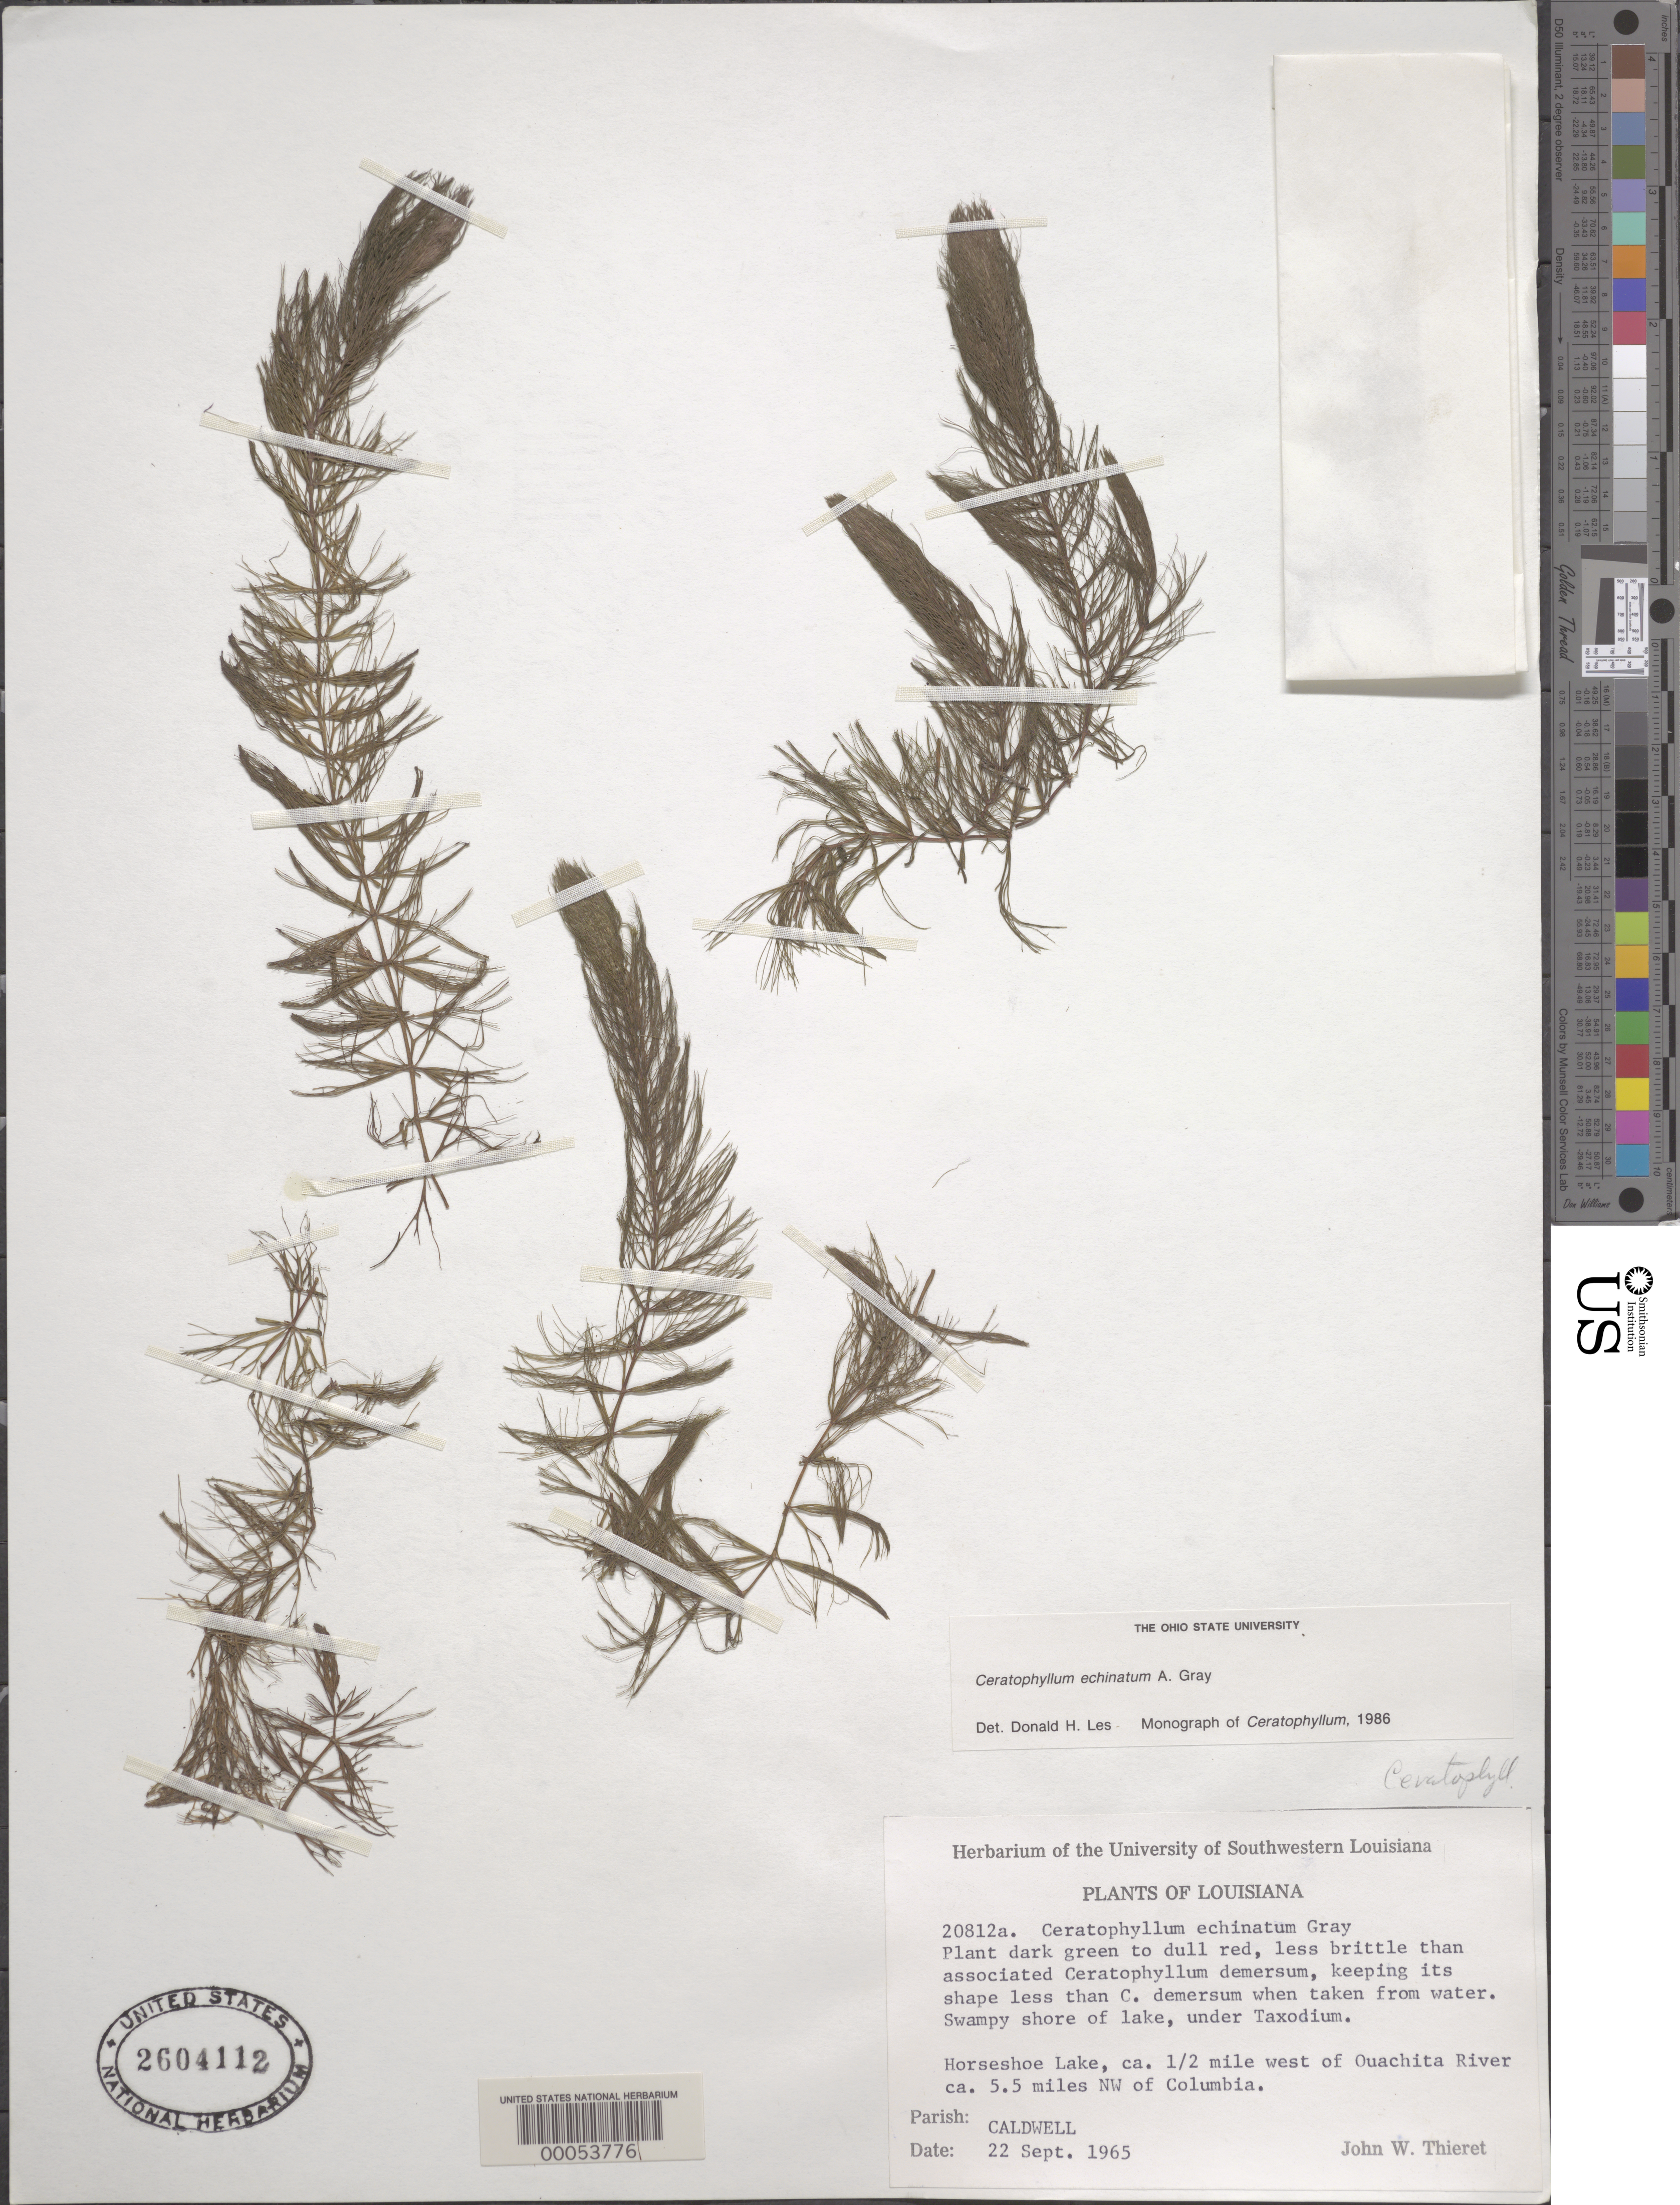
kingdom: Plantae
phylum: Tracheophyta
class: Magnoliopsida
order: Ceratophyllales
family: Ceratophyllaceae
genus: Ceratophyllum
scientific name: Ceratophyllum demersum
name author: L.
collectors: J. W. Thieret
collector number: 20812a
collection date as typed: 22 Sep 1965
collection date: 1965-09-22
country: United States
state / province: Louisiana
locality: Horseshow lake, half mile west of ouachita river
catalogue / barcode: US 2604112